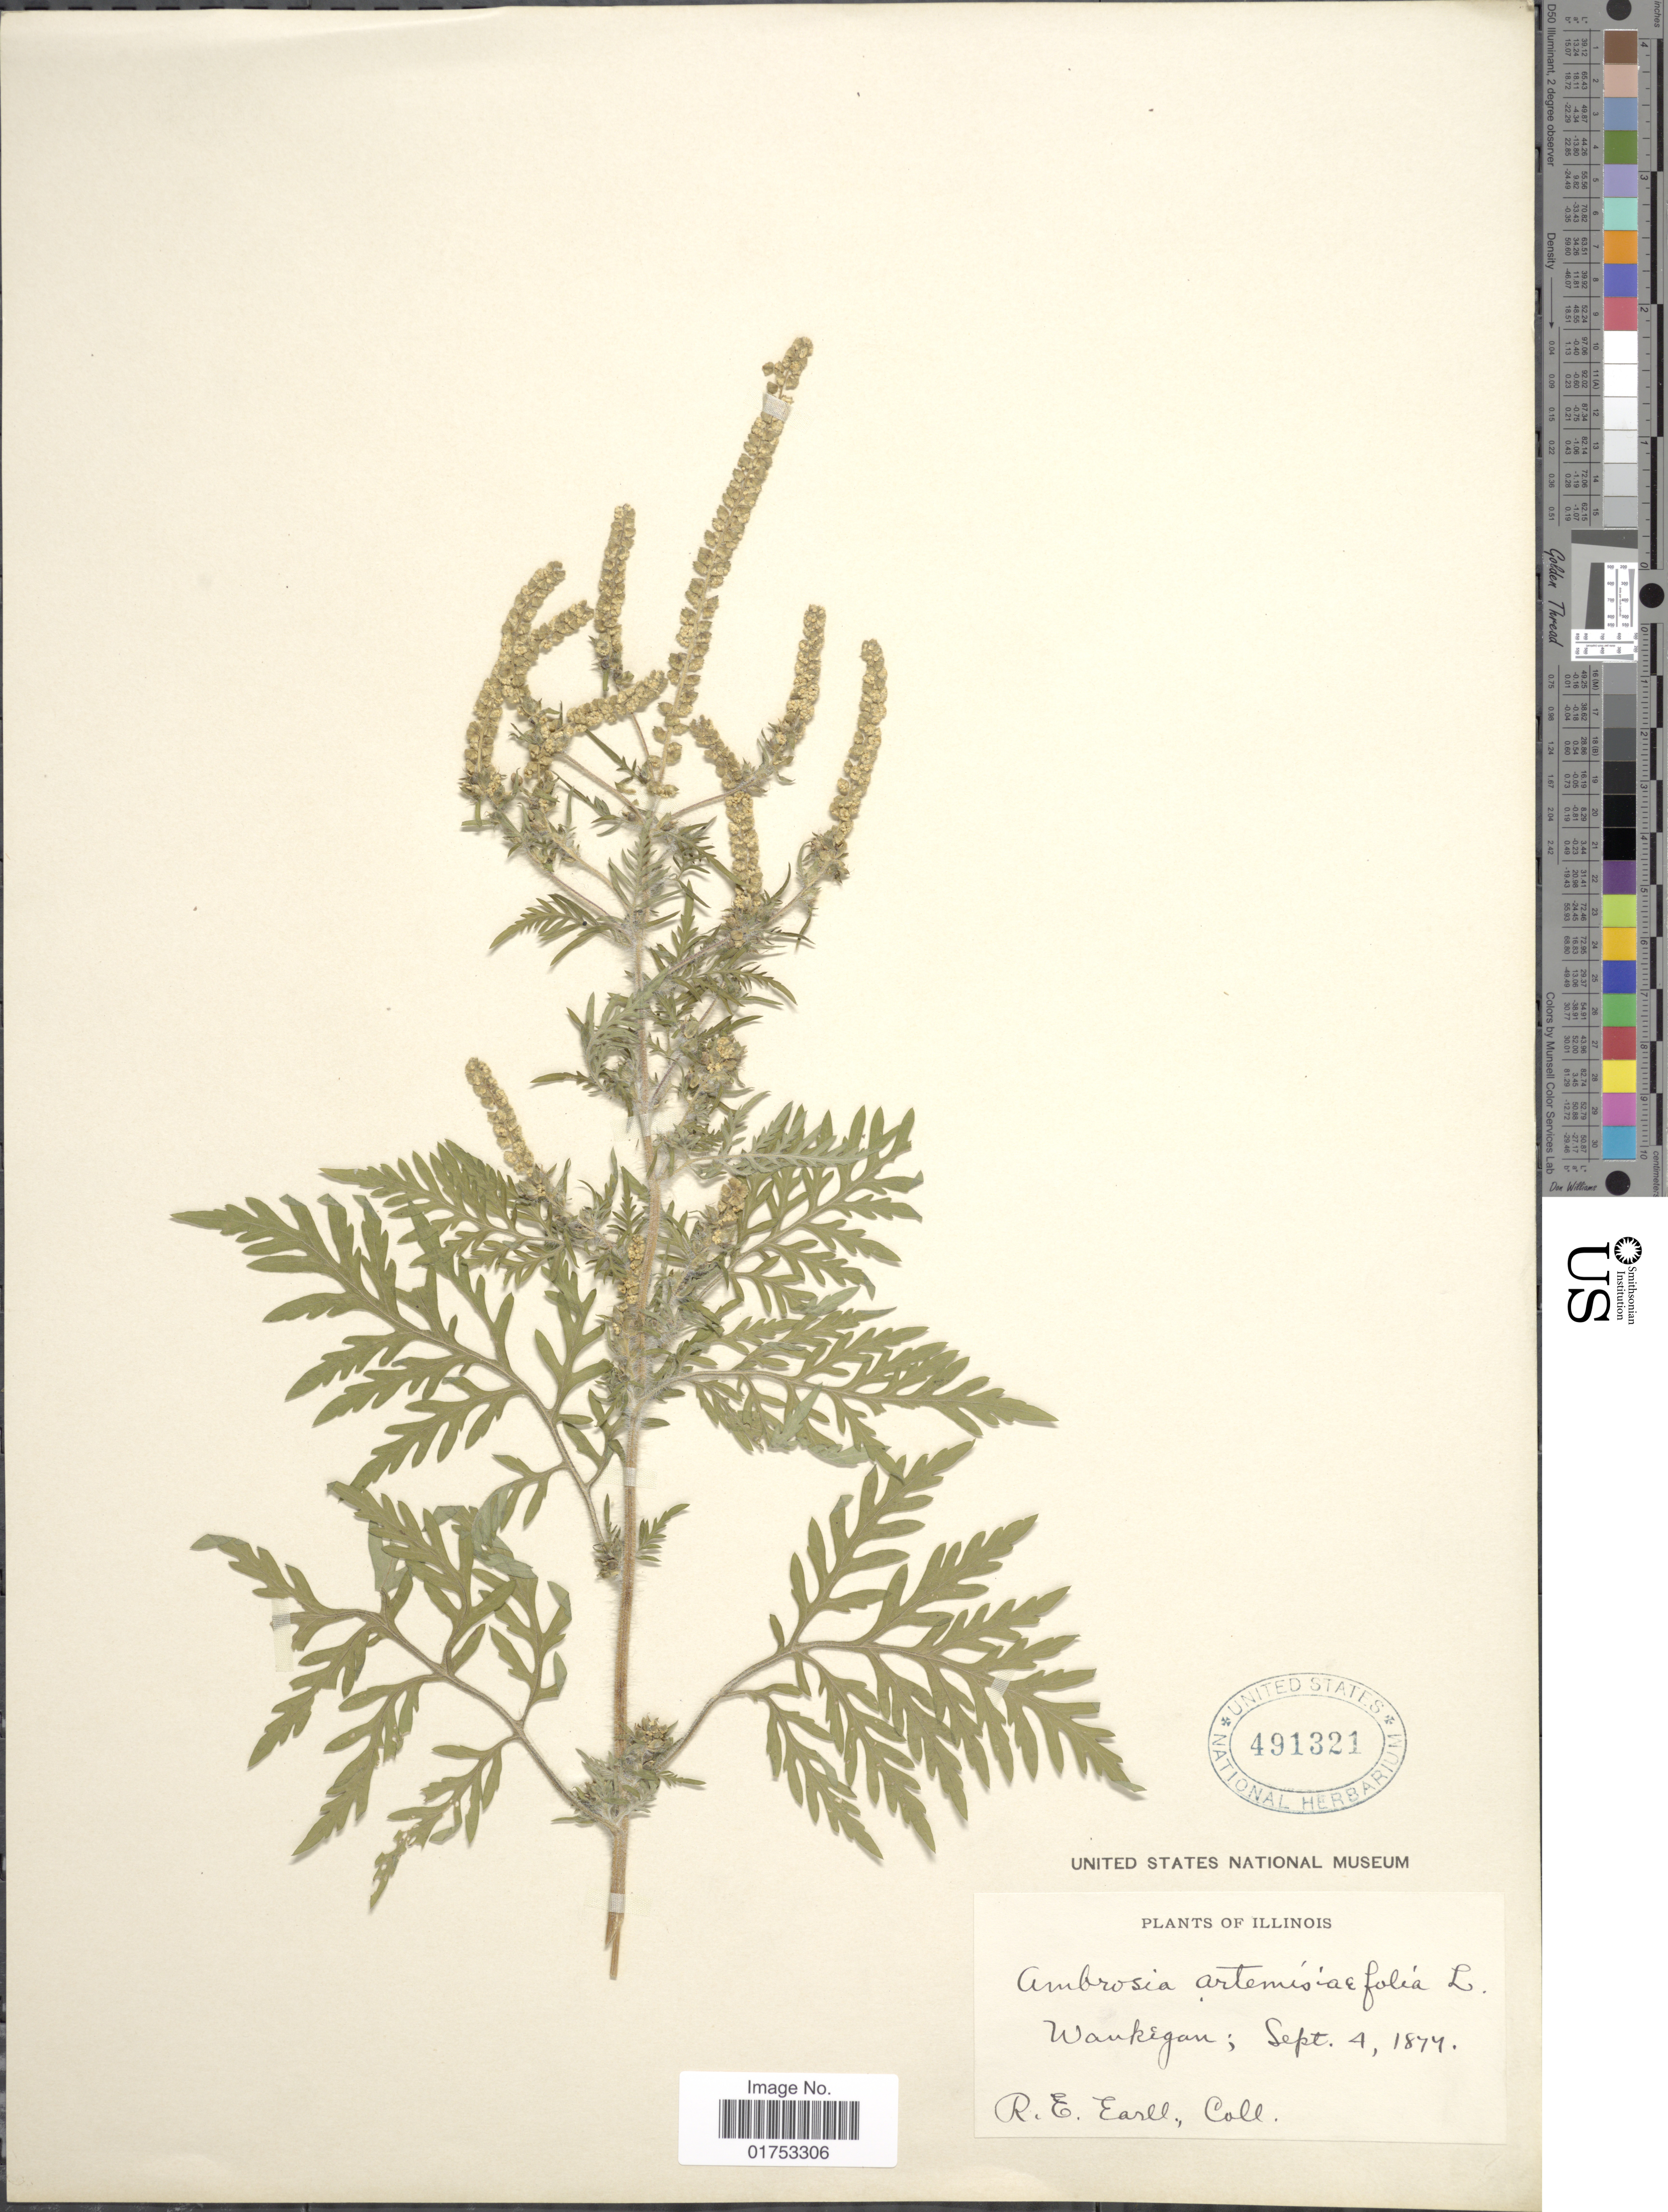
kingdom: Plantae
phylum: Tracheophyta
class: Magnoliopsida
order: Asterales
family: Asteraceae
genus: Ambrosia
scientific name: Ambrosia artemisiifolia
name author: L.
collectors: R. Earle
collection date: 1877-09-04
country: United States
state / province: Illinois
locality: Waukegan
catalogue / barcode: US 491321